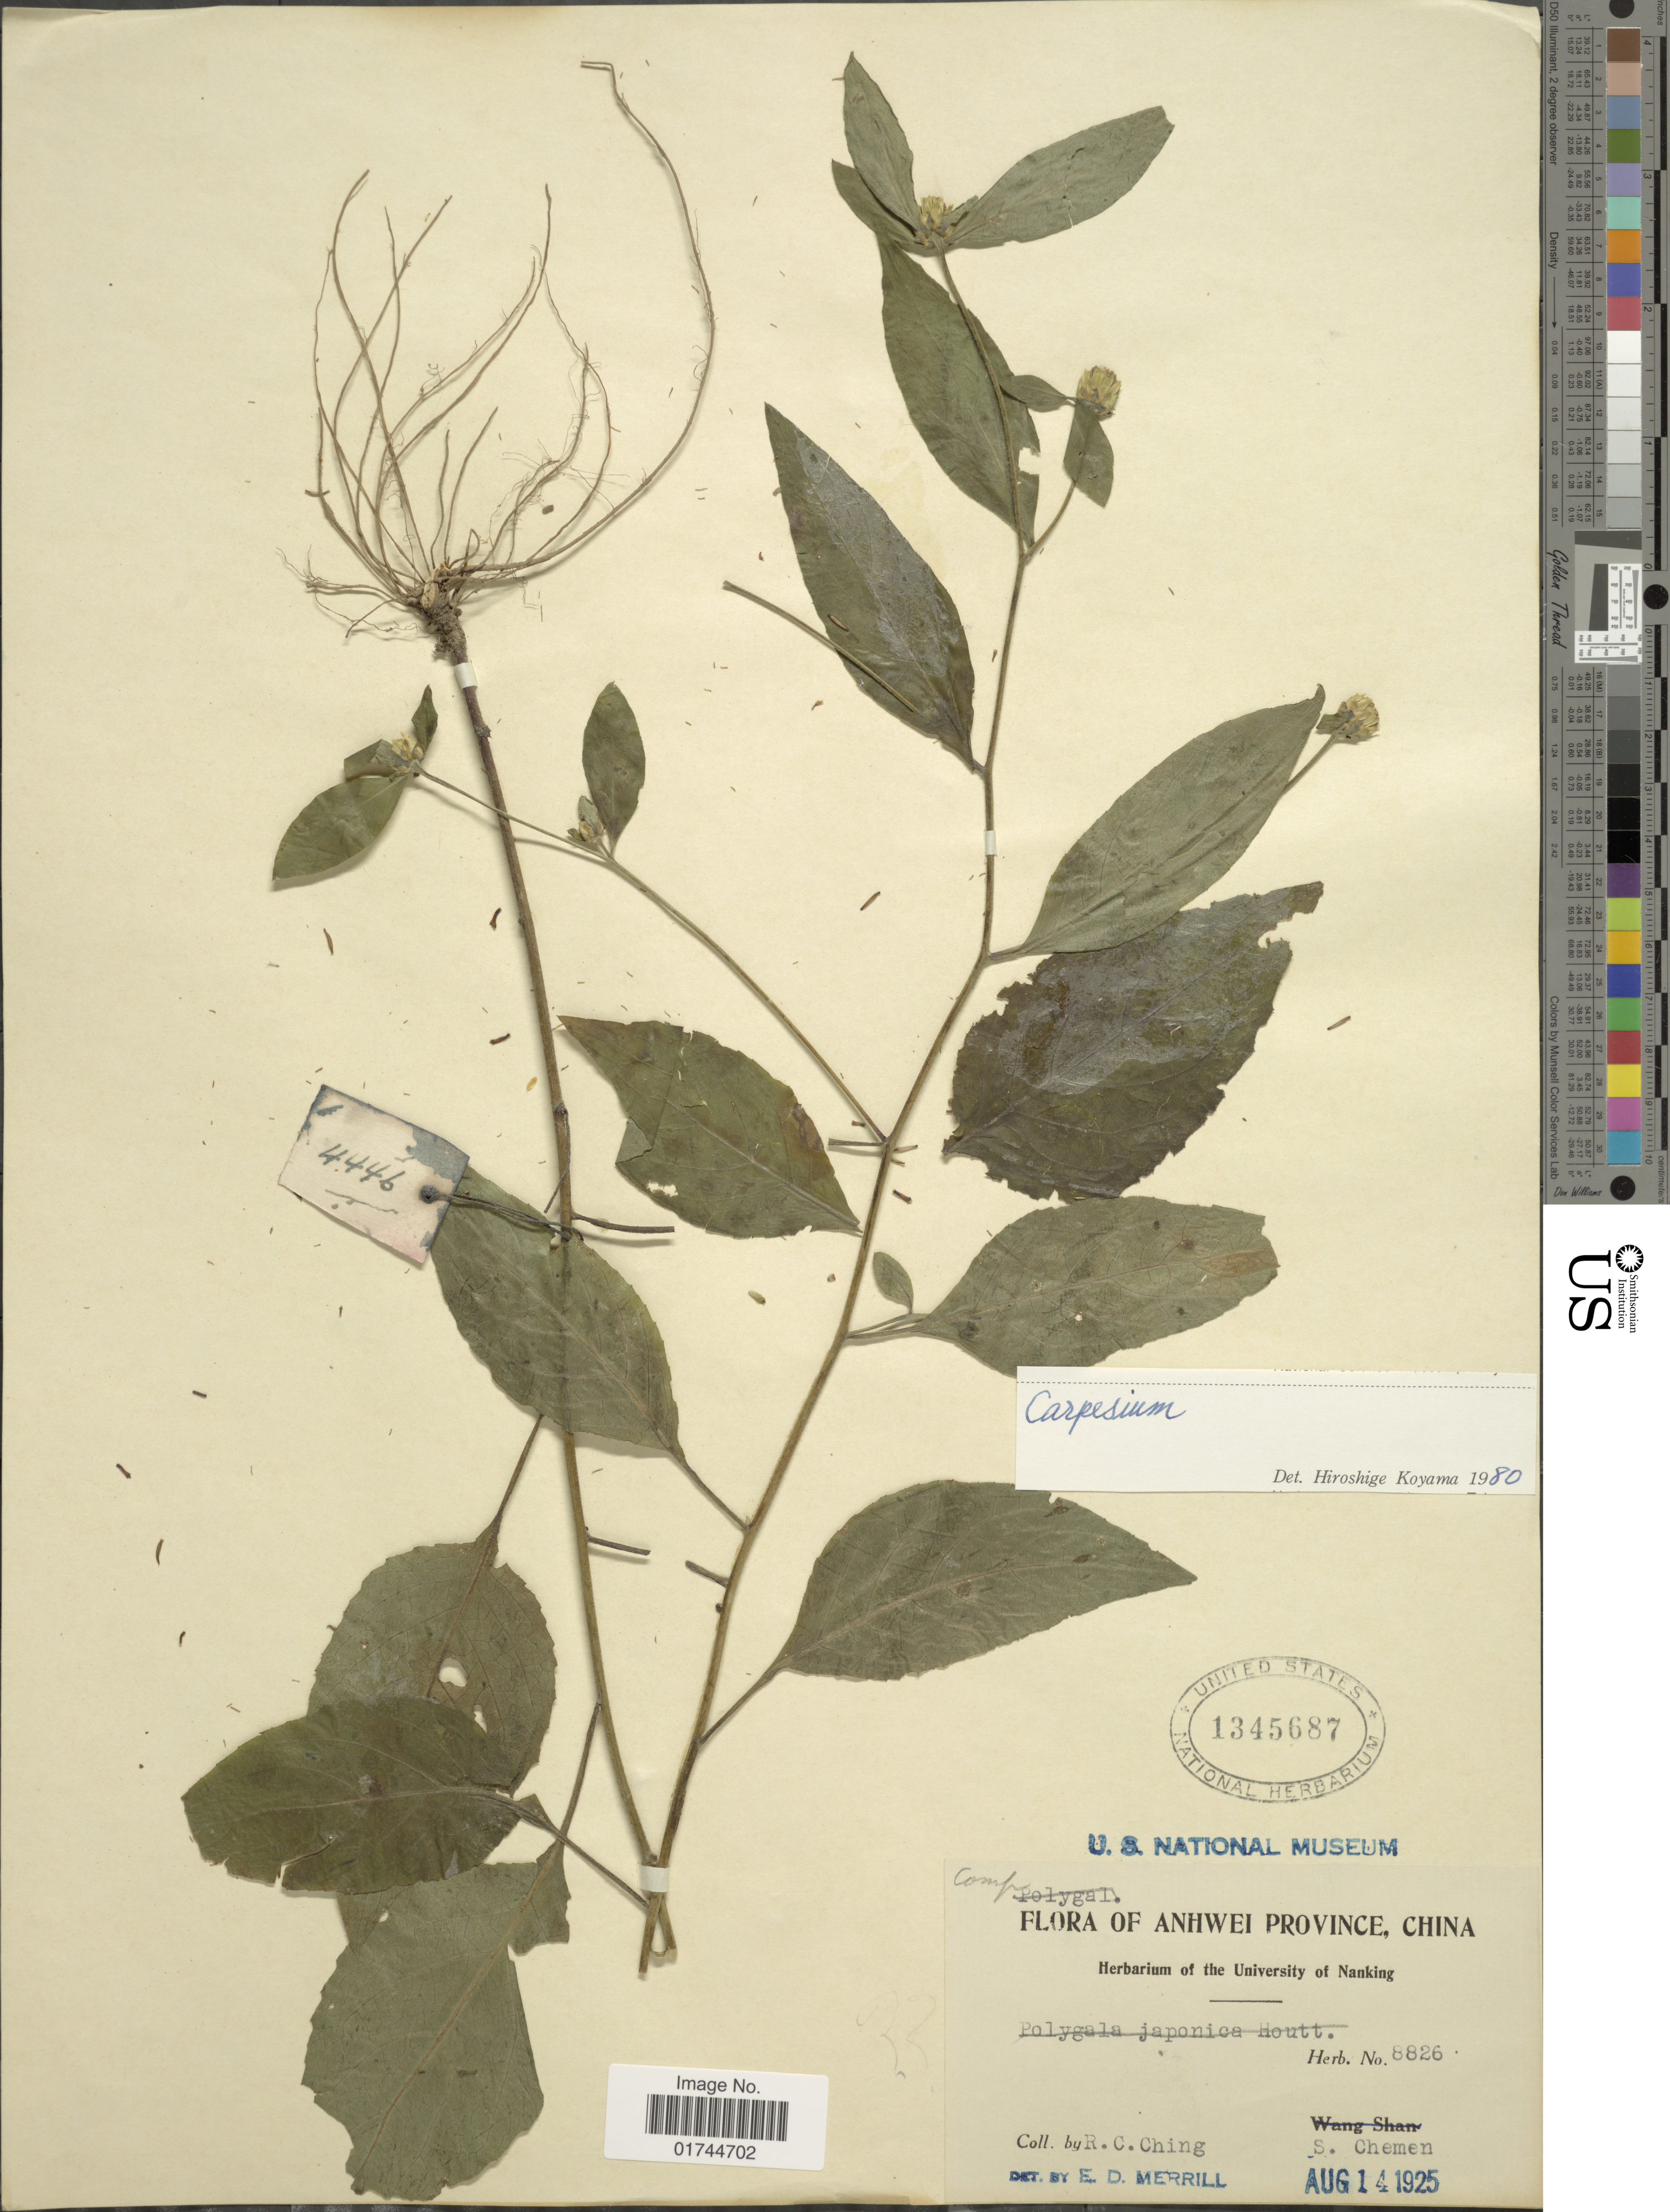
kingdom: Plantae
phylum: Tracheophyta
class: Magnoliopsida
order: Asterales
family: Asteraceae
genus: Carpesium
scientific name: Carpesium sp.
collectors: R. C. Ching & S. Chemen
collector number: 8826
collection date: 1925-08-14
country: China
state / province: Anhui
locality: Anhwei Province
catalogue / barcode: US 1345687